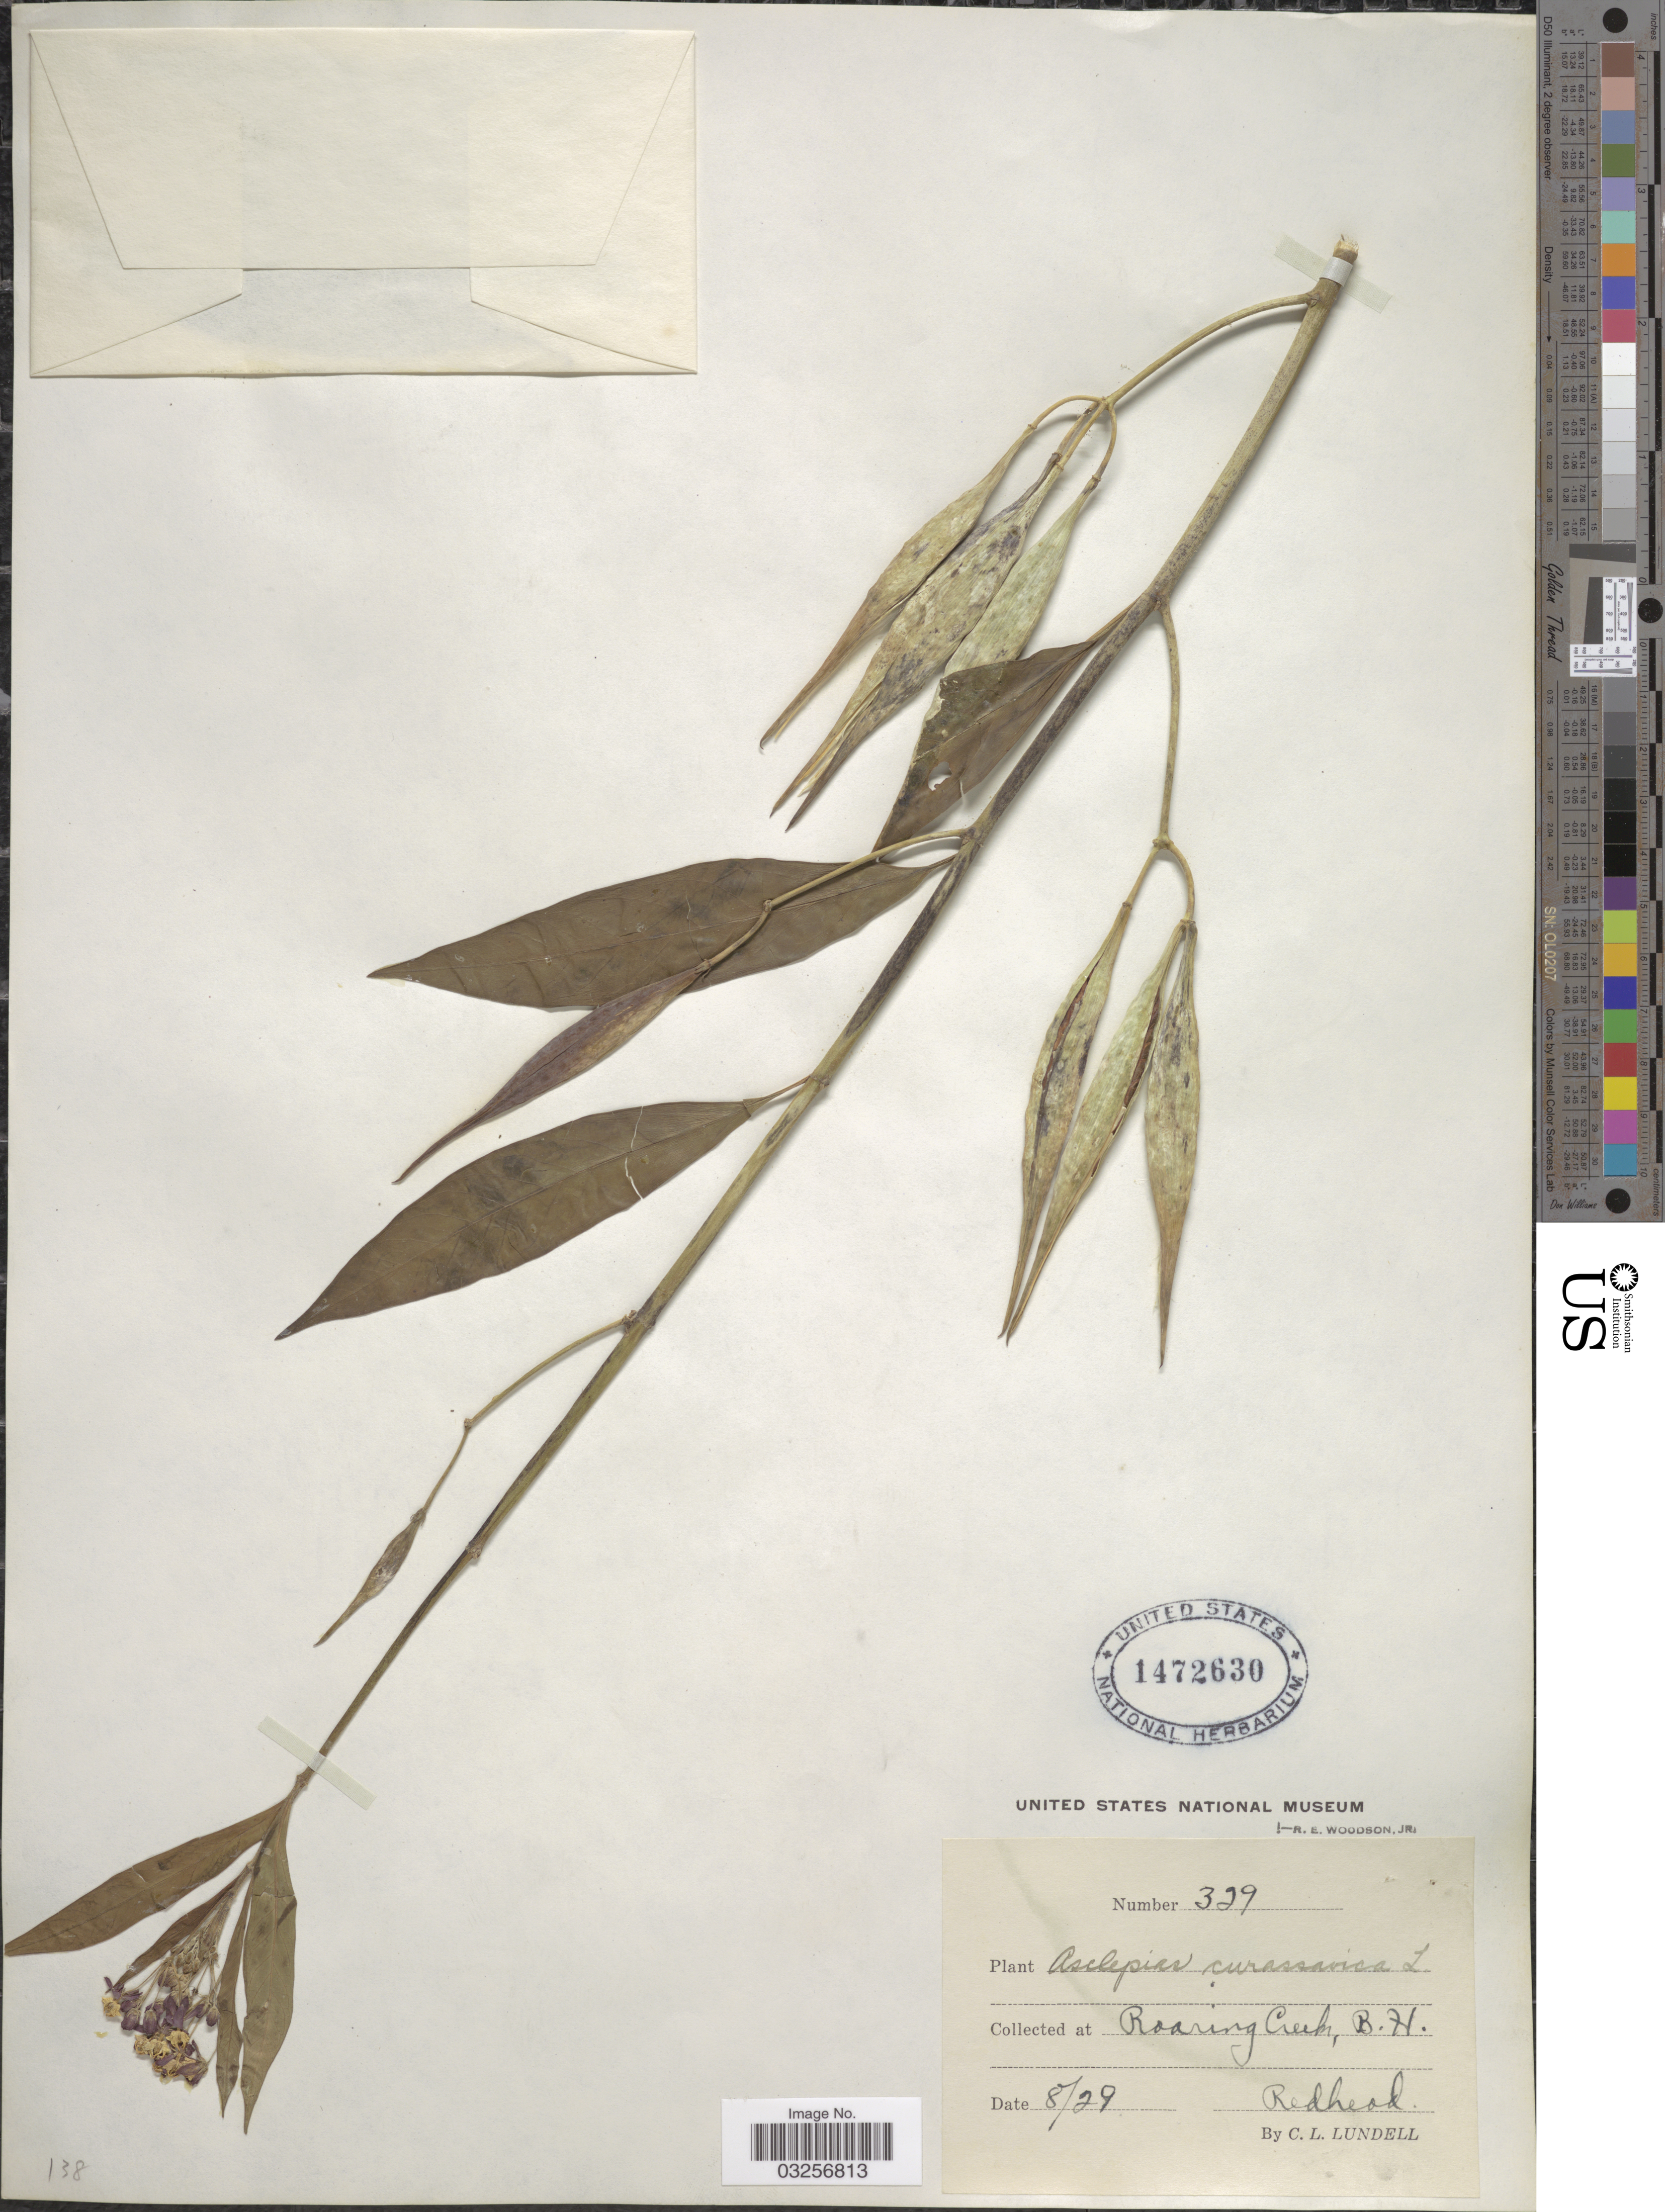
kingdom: Plantae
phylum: Tracheophyta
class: Magnoliopsida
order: Gentianales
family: Apocynaceae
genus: Asclepias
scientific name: Asclepias curassavica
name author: L.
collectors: C. L. Lundell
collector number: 329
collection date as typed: Transcribed d/m/y: /8/29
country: Belize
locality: Roaring Creek, B.H. Redhead.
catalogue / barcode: US 1472630